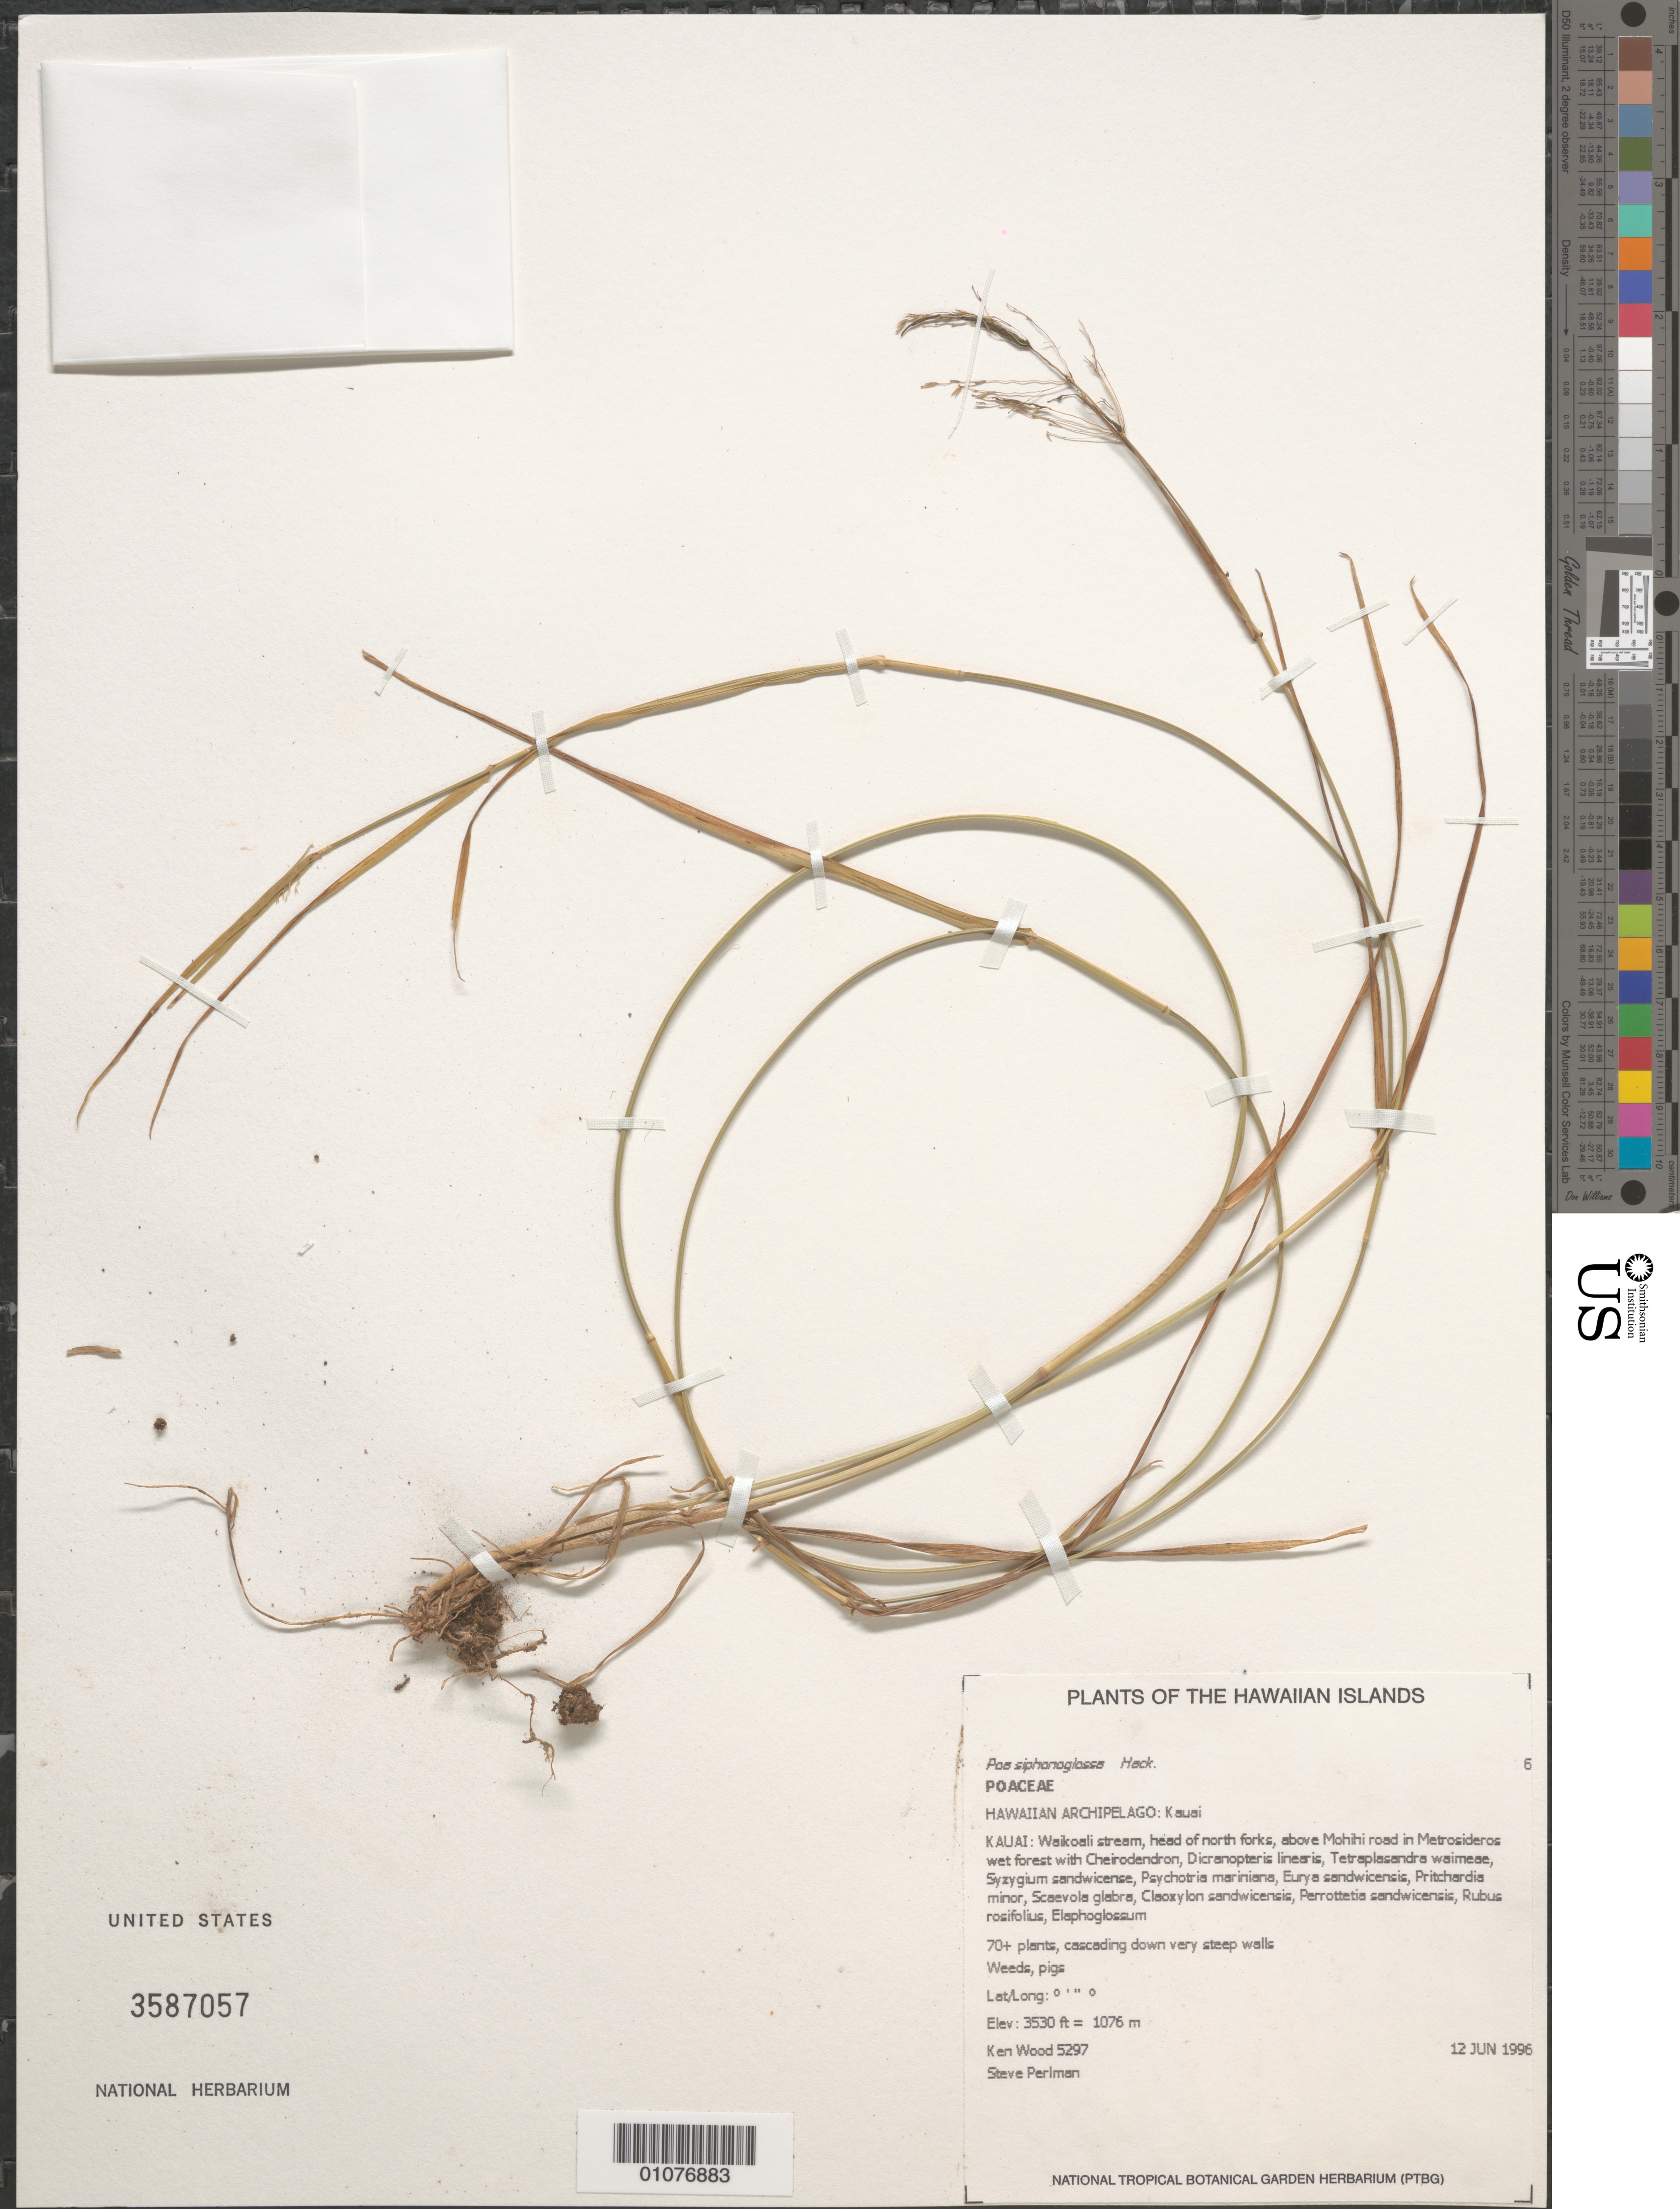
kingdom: Plantae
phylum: Tracheophyta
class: Liliopsida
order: Poales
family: Poaceae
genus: Poa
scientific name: Poa siphonoglossa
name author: Hack.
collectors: K. R. Wood & S. P. Perlman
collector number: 5297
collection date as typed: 12 Jun 1996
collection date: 1996-06-12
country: United States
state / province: Hawaii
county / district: Kauai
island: Kaua'i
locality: Waikoali stream, head of north forks, above Mohihi road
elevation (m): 1076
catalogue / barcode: US 3587057